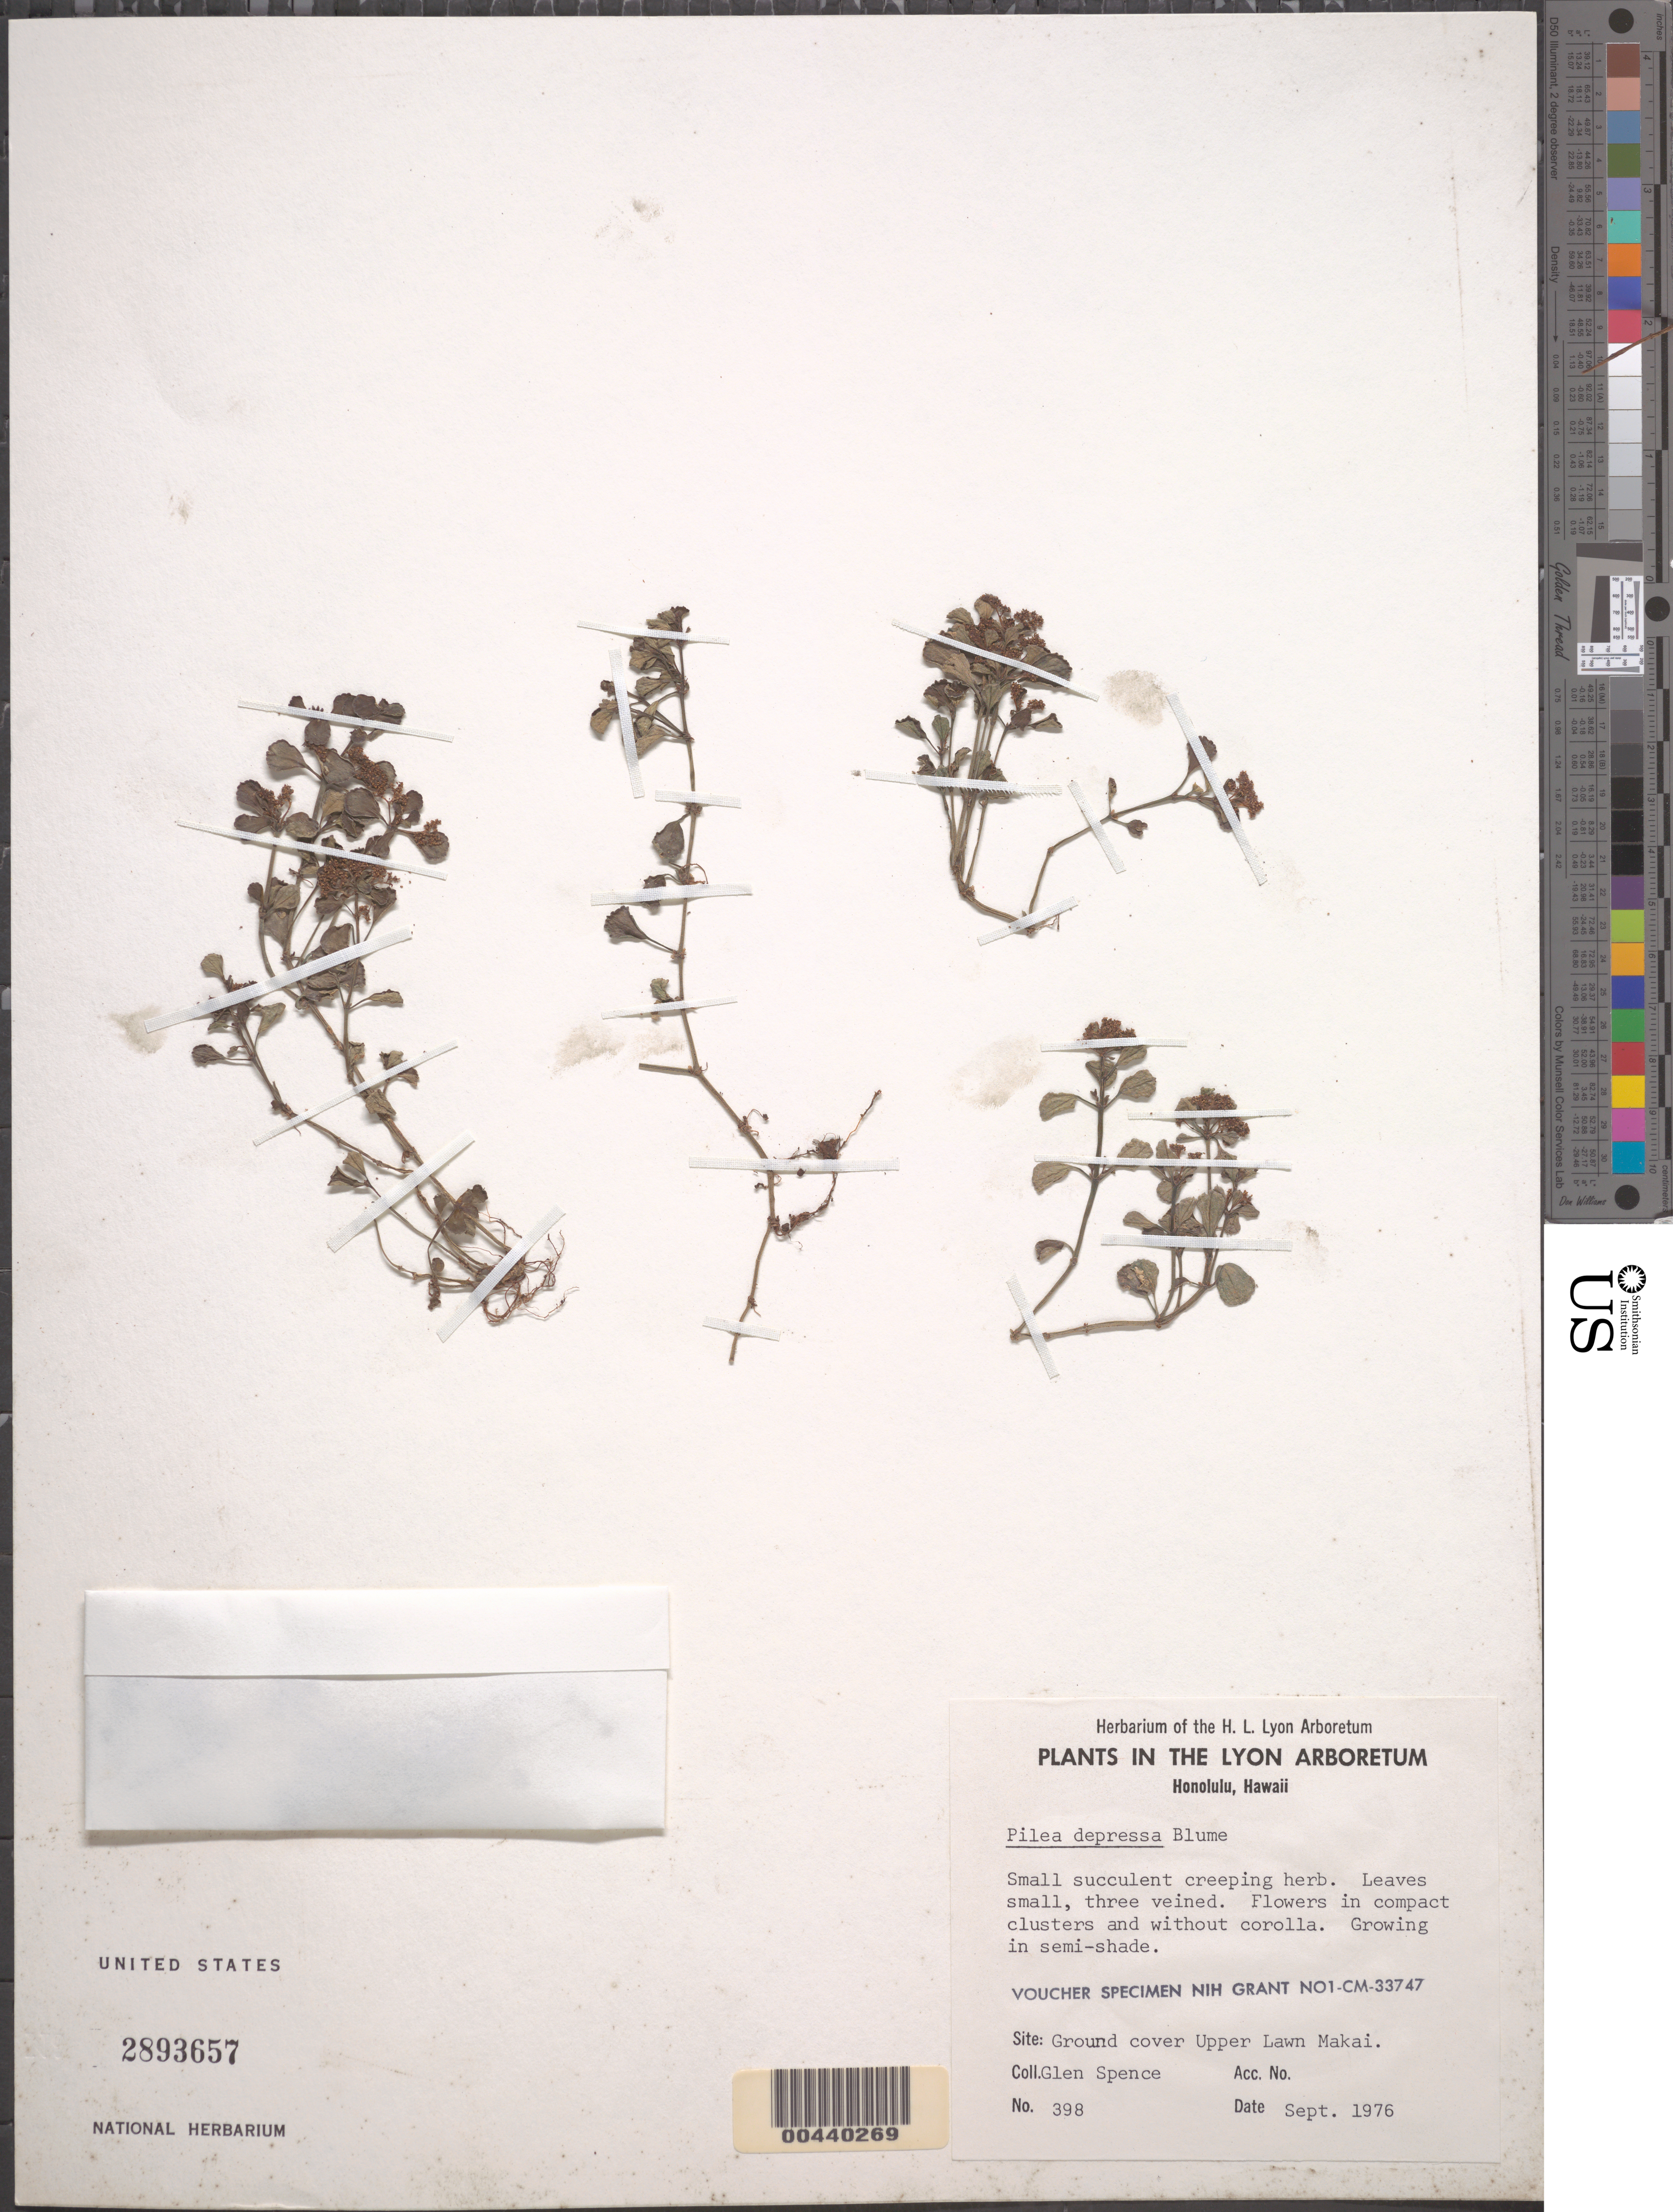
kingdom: Plantae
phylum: Tracheophyta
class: Magnoliopsida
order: Rosales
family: Urticaceae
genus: Pilea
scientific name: Pilea depressa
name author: (Sw.) Blume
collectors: G. Spence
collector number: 398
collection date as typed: Sep 1976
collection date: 1976-09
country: United States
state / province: Hawaii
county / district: Honolulu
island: Oahu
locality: Upper Lawn Makai in the H. L. Lyon Arboretum, Honolulu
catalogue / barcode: US 2893657